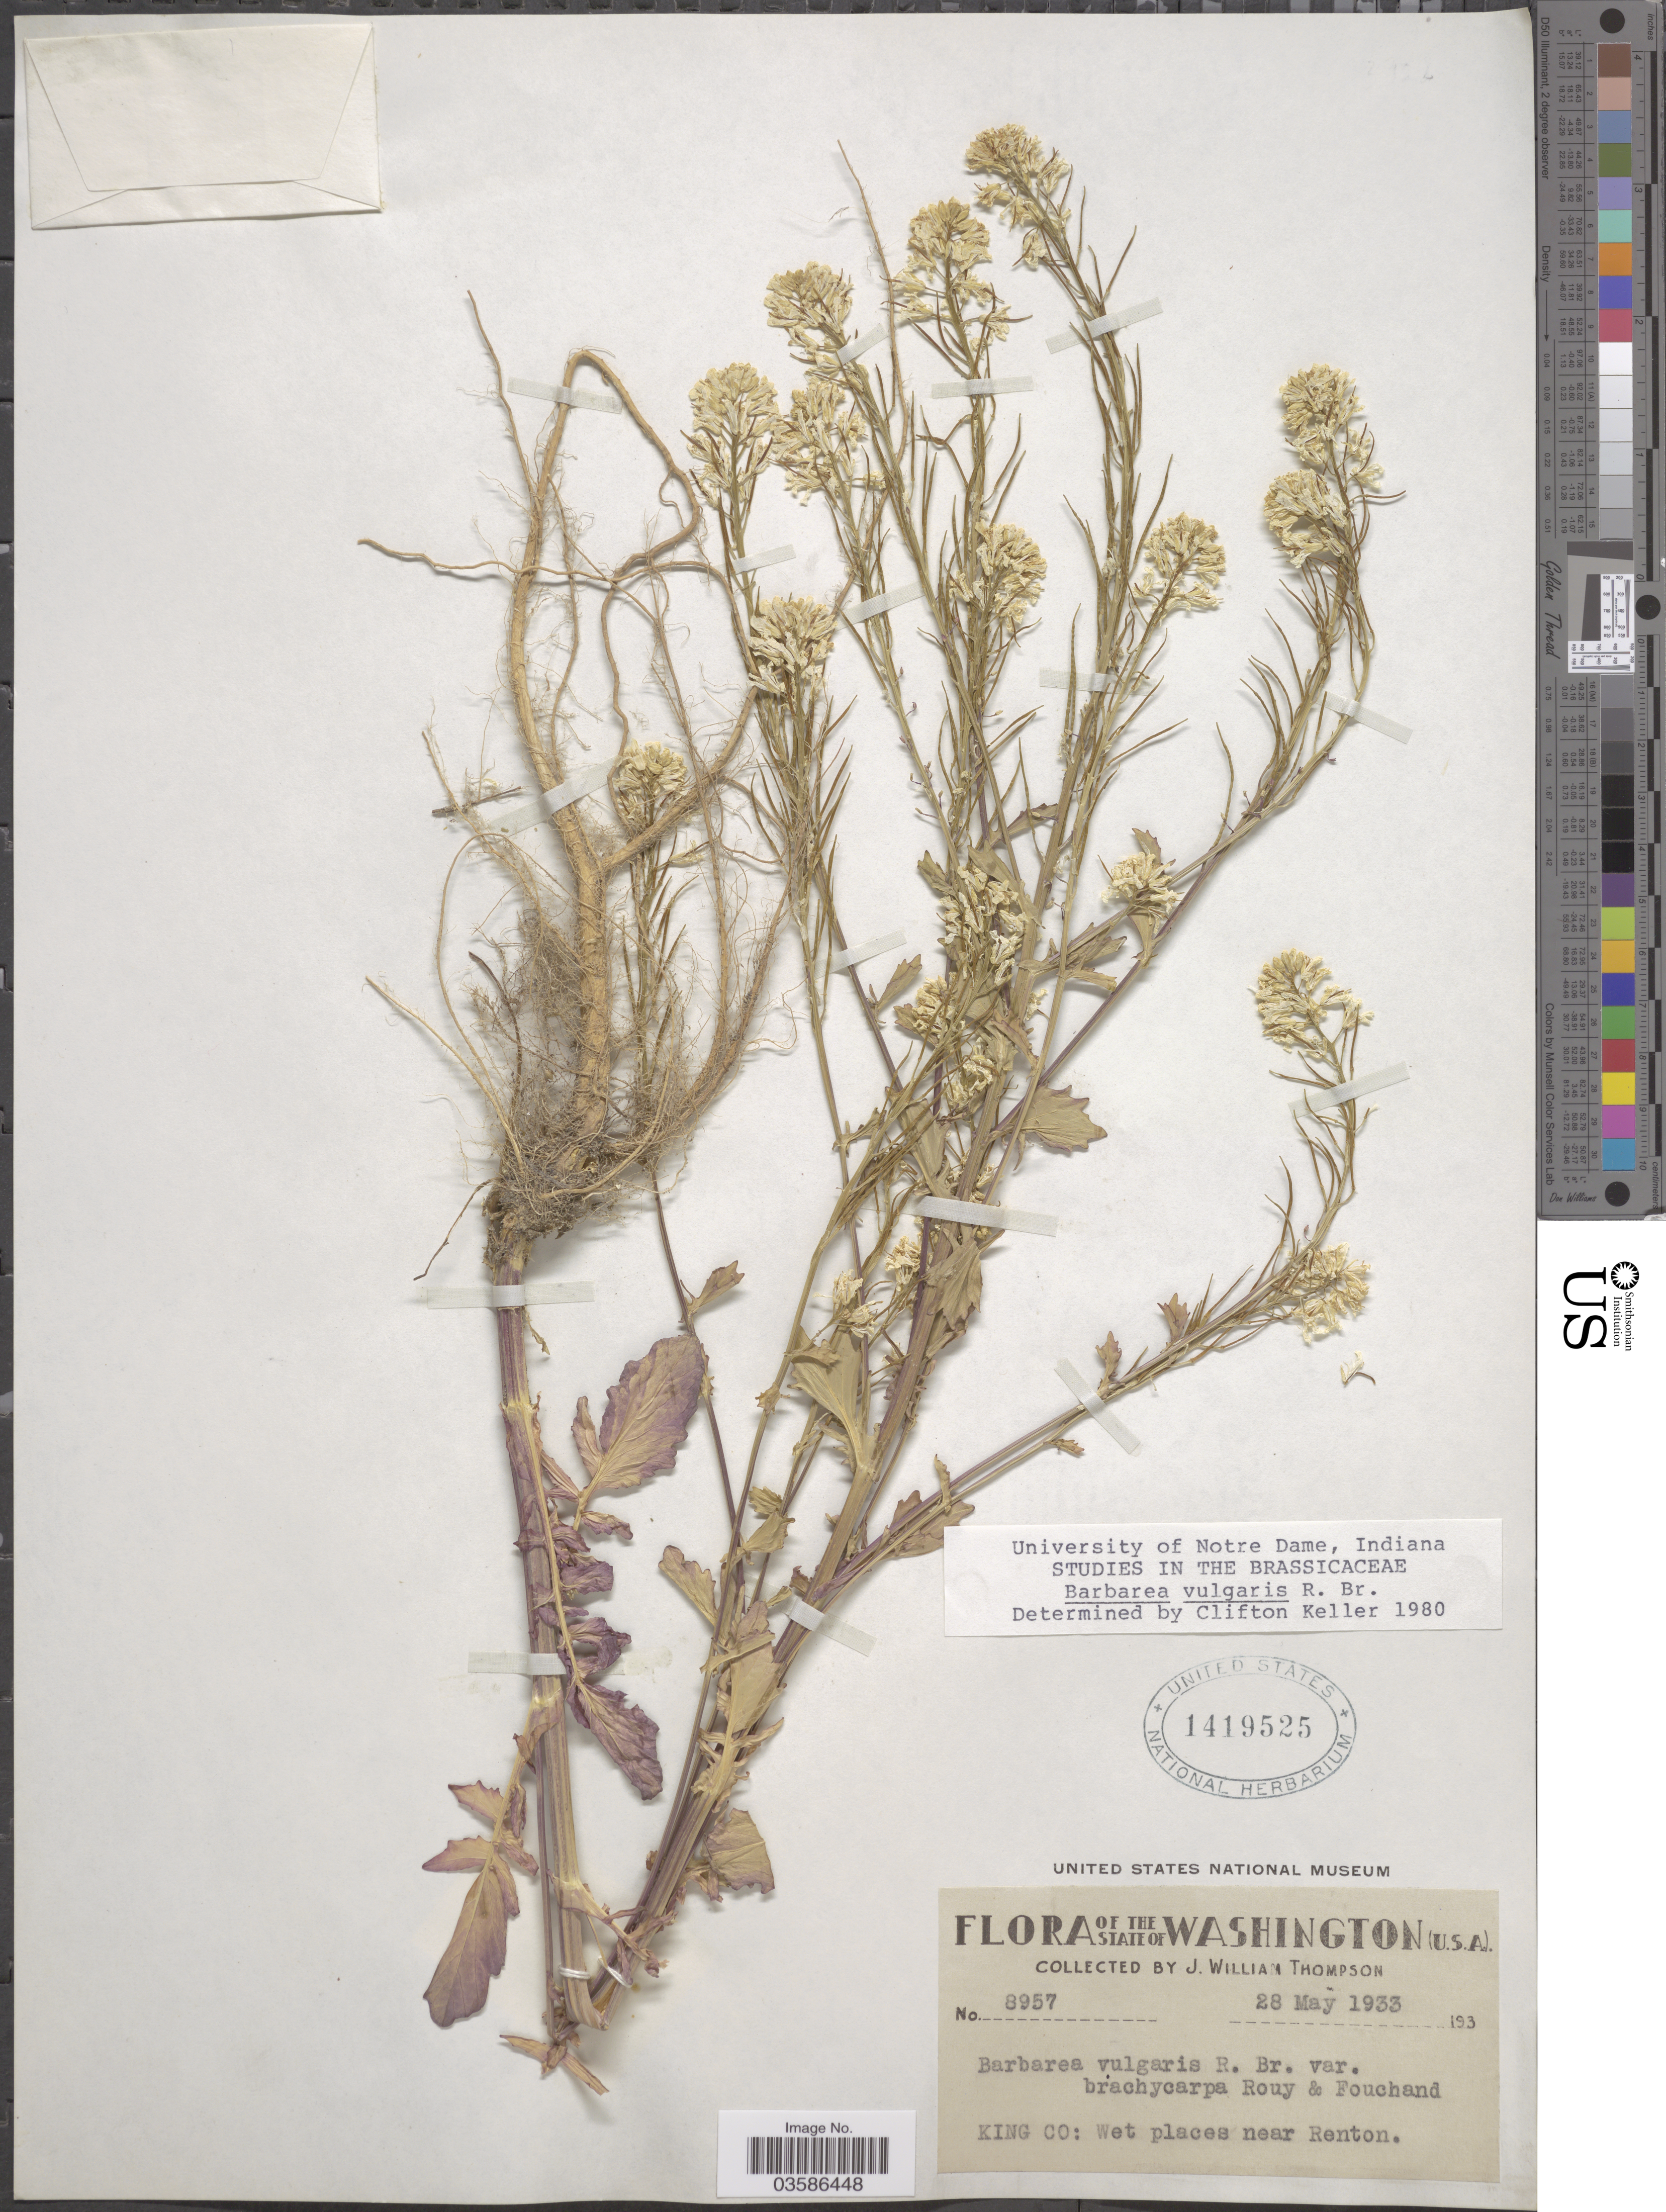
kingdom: Plantae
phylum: Tracheophyta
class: Magnoliopsida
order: Brassicales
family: Brassicaceae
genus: Barbarea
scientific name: Barbarea vulgaris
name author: W.T. Aiton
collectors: J. W. Thompson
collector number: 8957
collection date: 1933-05-28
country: United States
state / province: Washington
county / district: King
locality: King Co: Wet places near Renton.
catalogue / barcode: US 1419525